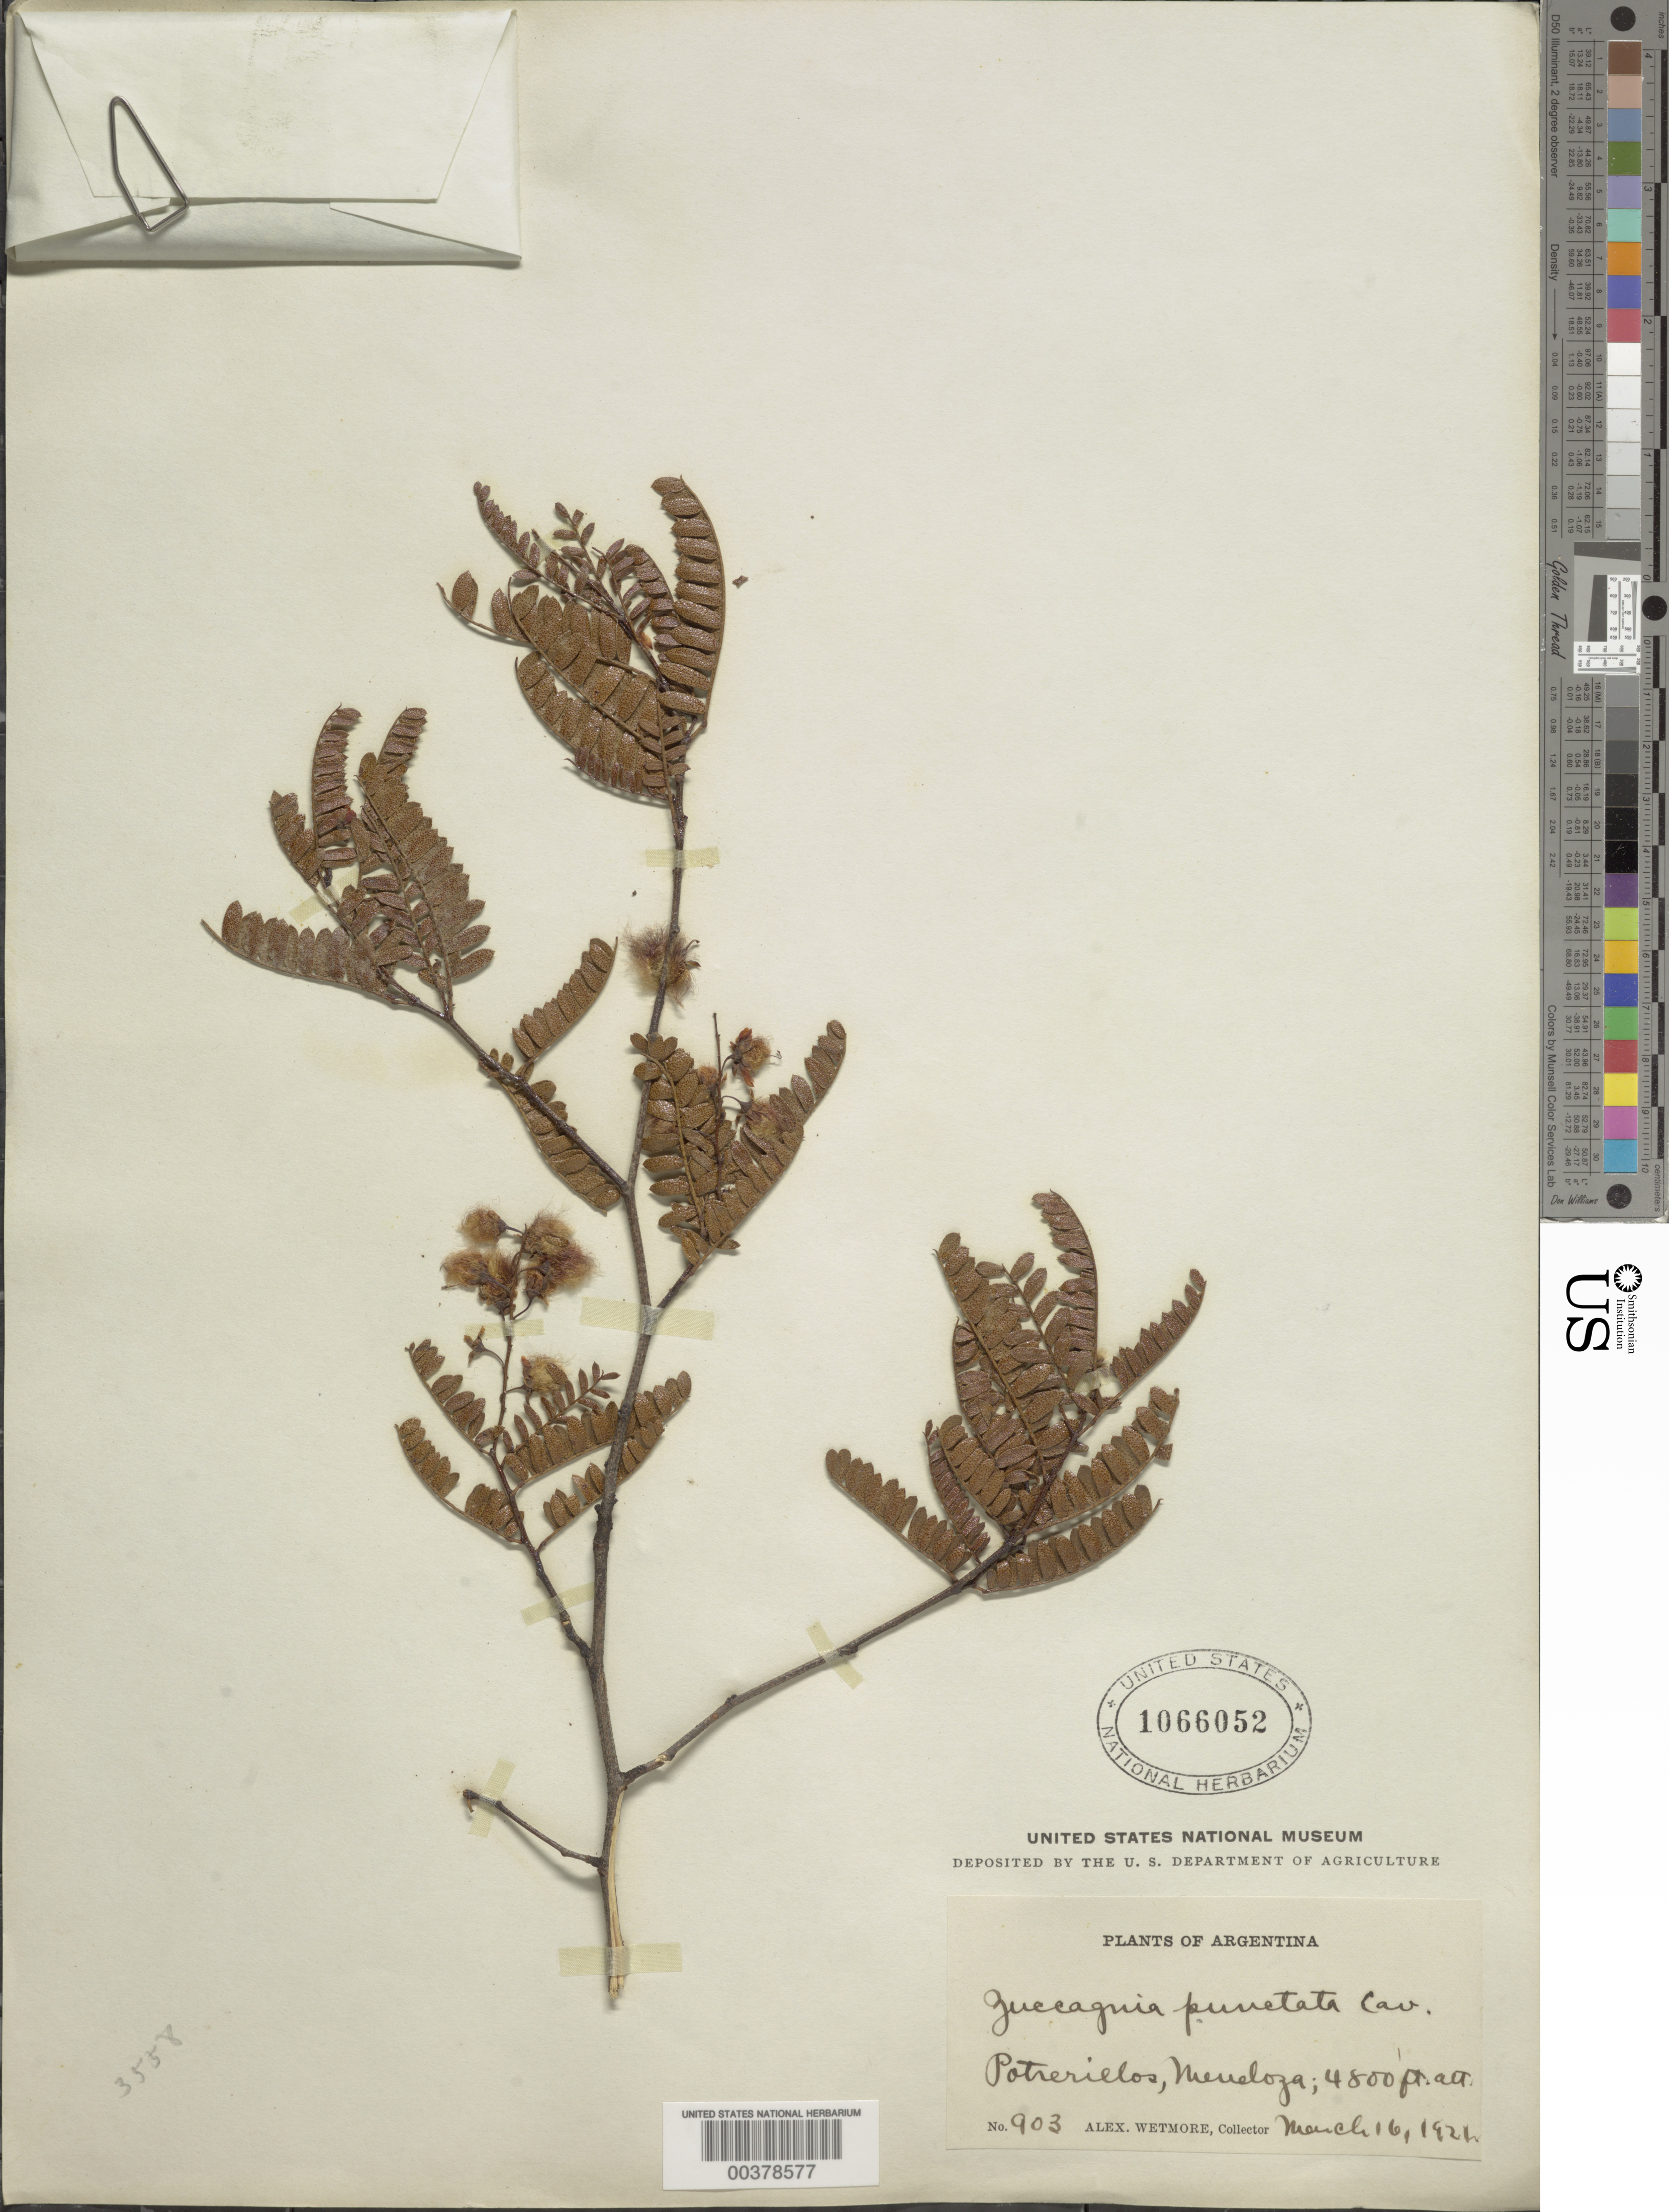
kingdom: Plantae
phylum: Tracheophyta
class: Magnoliopsida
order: Fabales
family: Fabaceae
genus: Zuccagnia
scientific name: Zuccagnia punctata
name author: Cav.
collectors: A. Wetmore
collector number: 903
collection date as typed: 16 Mar 1921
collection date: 1921-03-16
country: Argentina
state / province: Mendoza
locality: Petrerillos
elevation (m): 1463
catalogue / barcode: US 1066052